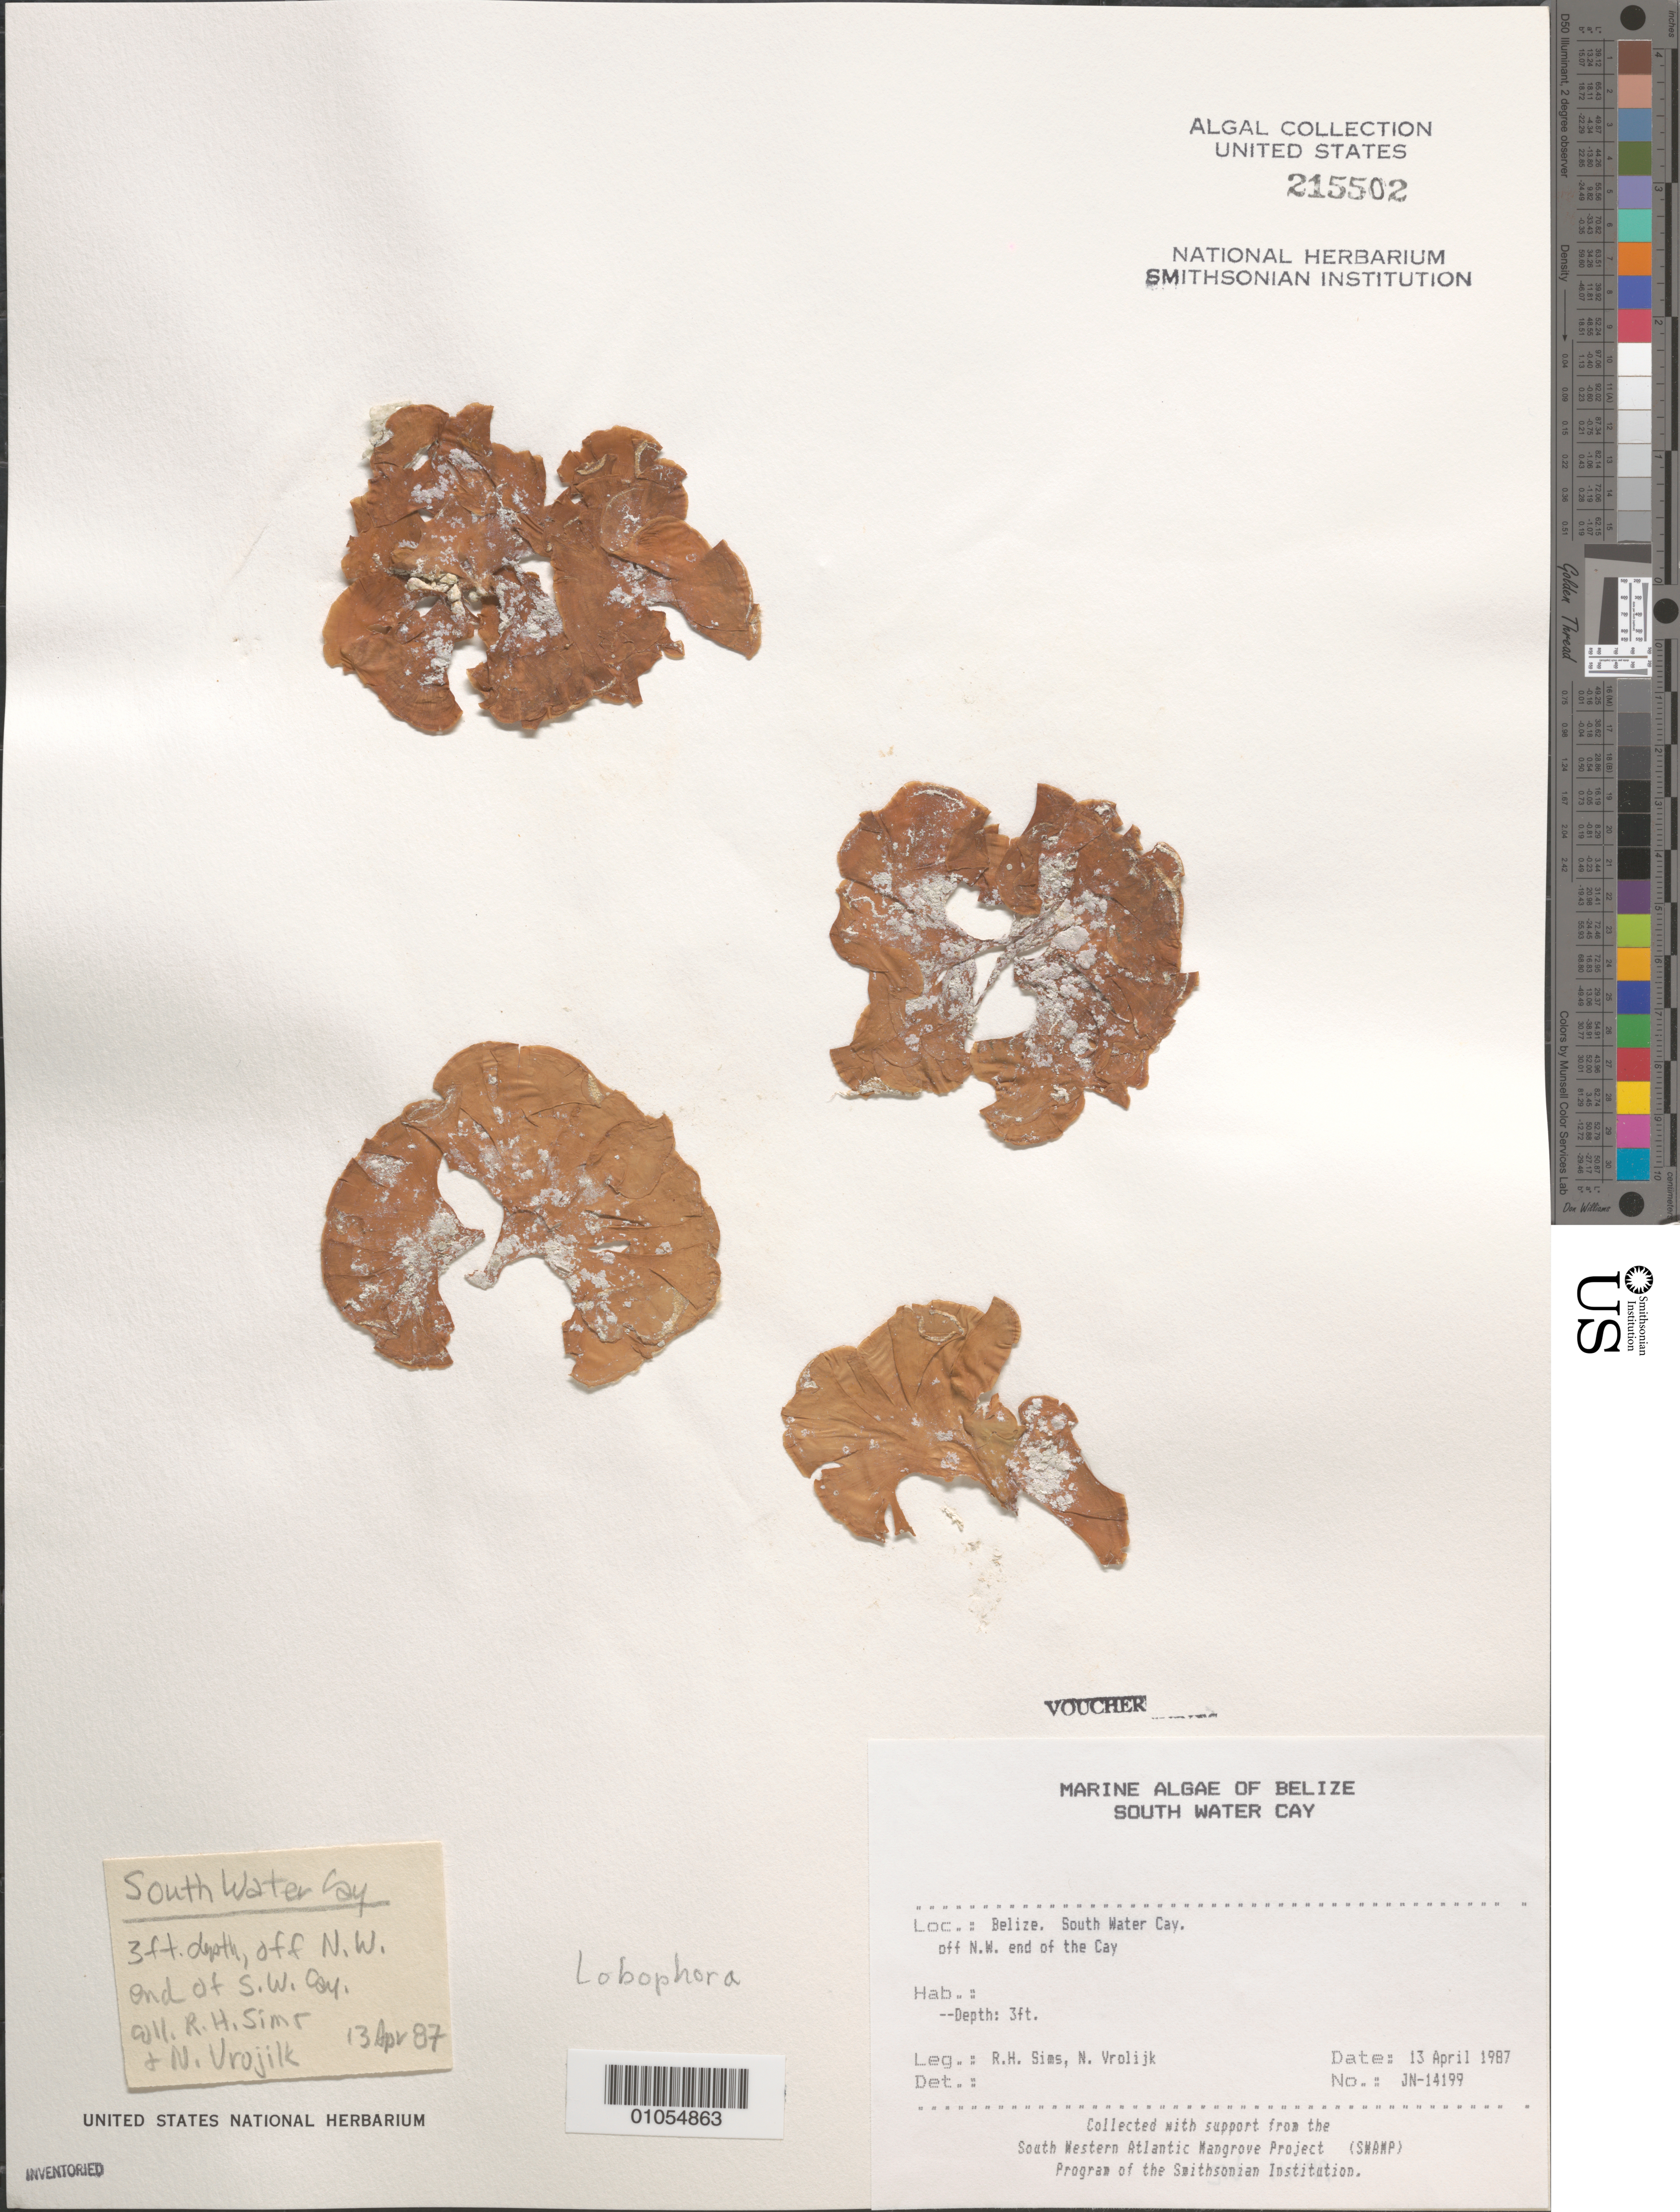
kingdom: Chromista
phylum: Ochrophyta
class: Phaeophyceae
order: Dictyotales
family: Dictyotaceae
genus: Lobophora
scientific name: Lobophora sp.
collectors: R. H. Sims & N. Vrolijk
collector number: JN-14199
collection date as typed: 13 Apr 1987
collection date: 1987-04-13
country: Belize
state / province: Stann Creek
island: South Water Cay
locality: Off northwest end of South Water Cay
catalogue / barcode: US 215502